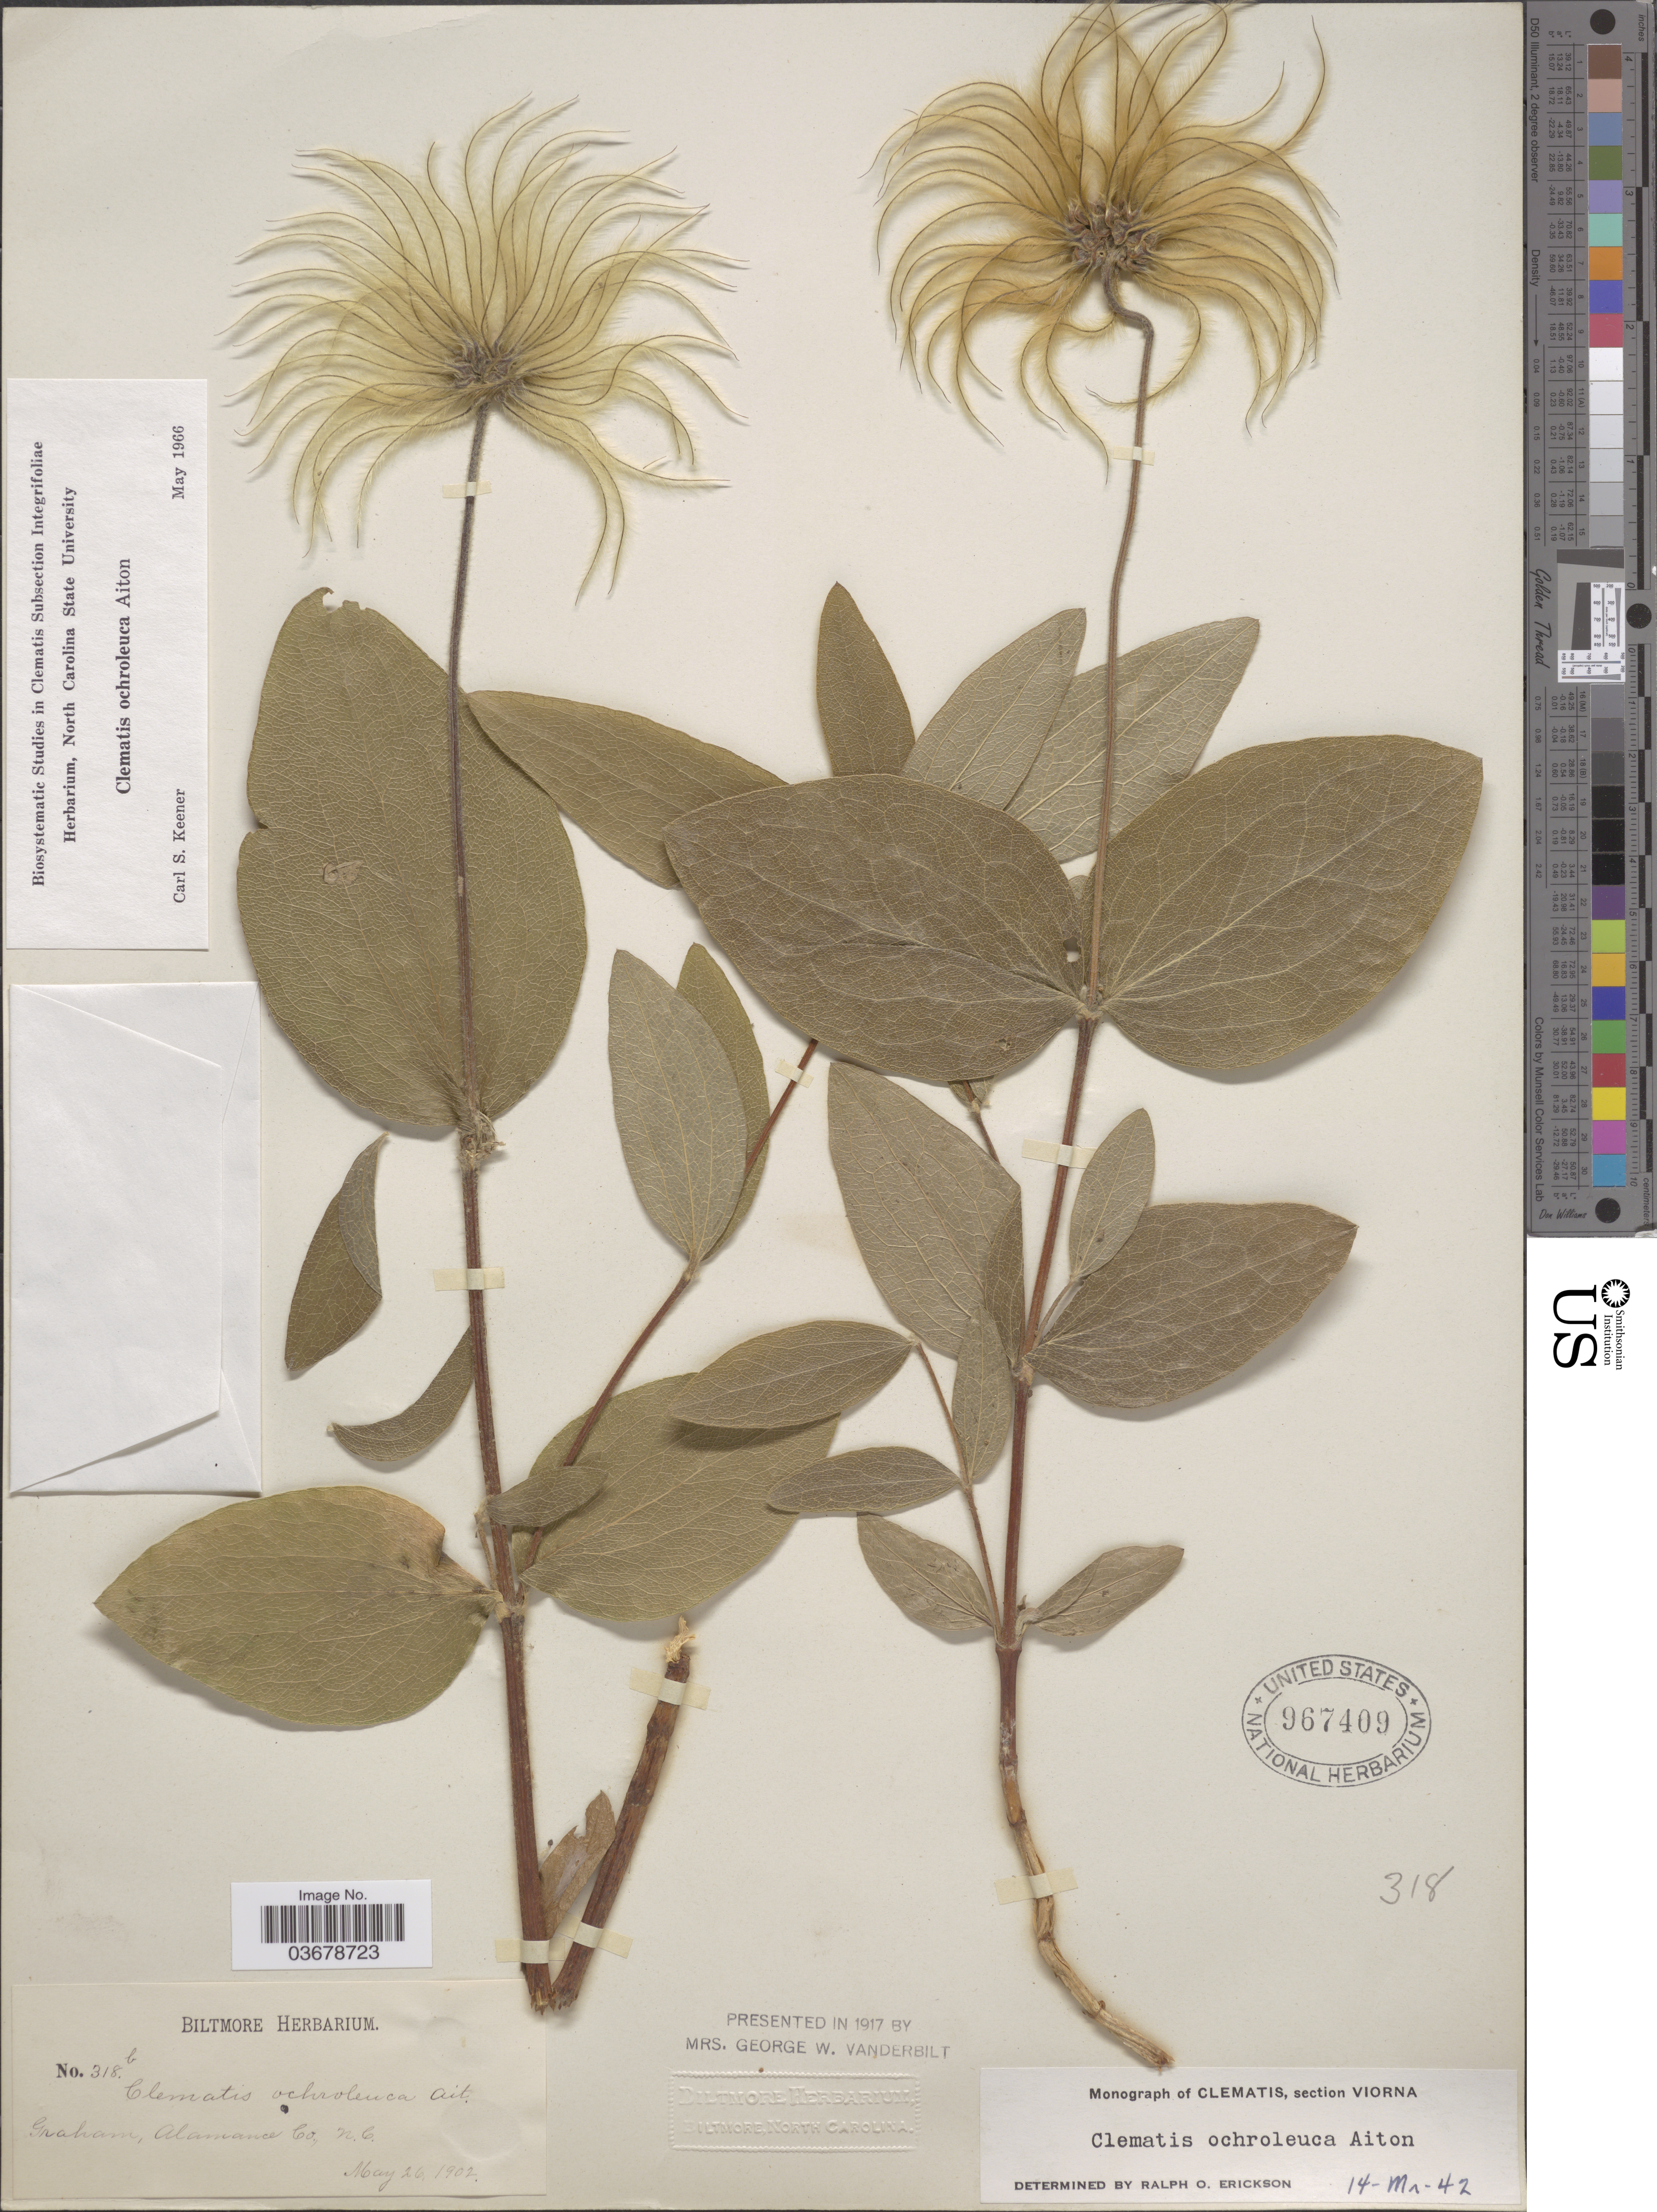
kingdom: Plantae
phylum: Tracheophyta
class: Magnoliopsida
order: Ranunculales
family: Ranunculaceae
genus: Clematis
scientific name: Clematis viorna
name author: L.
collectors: ex herb. Biltmore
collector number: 318b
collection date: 1902-05-26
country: United States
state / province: North Carolina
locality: Graham, Alamance Co.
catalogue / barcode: US 967409